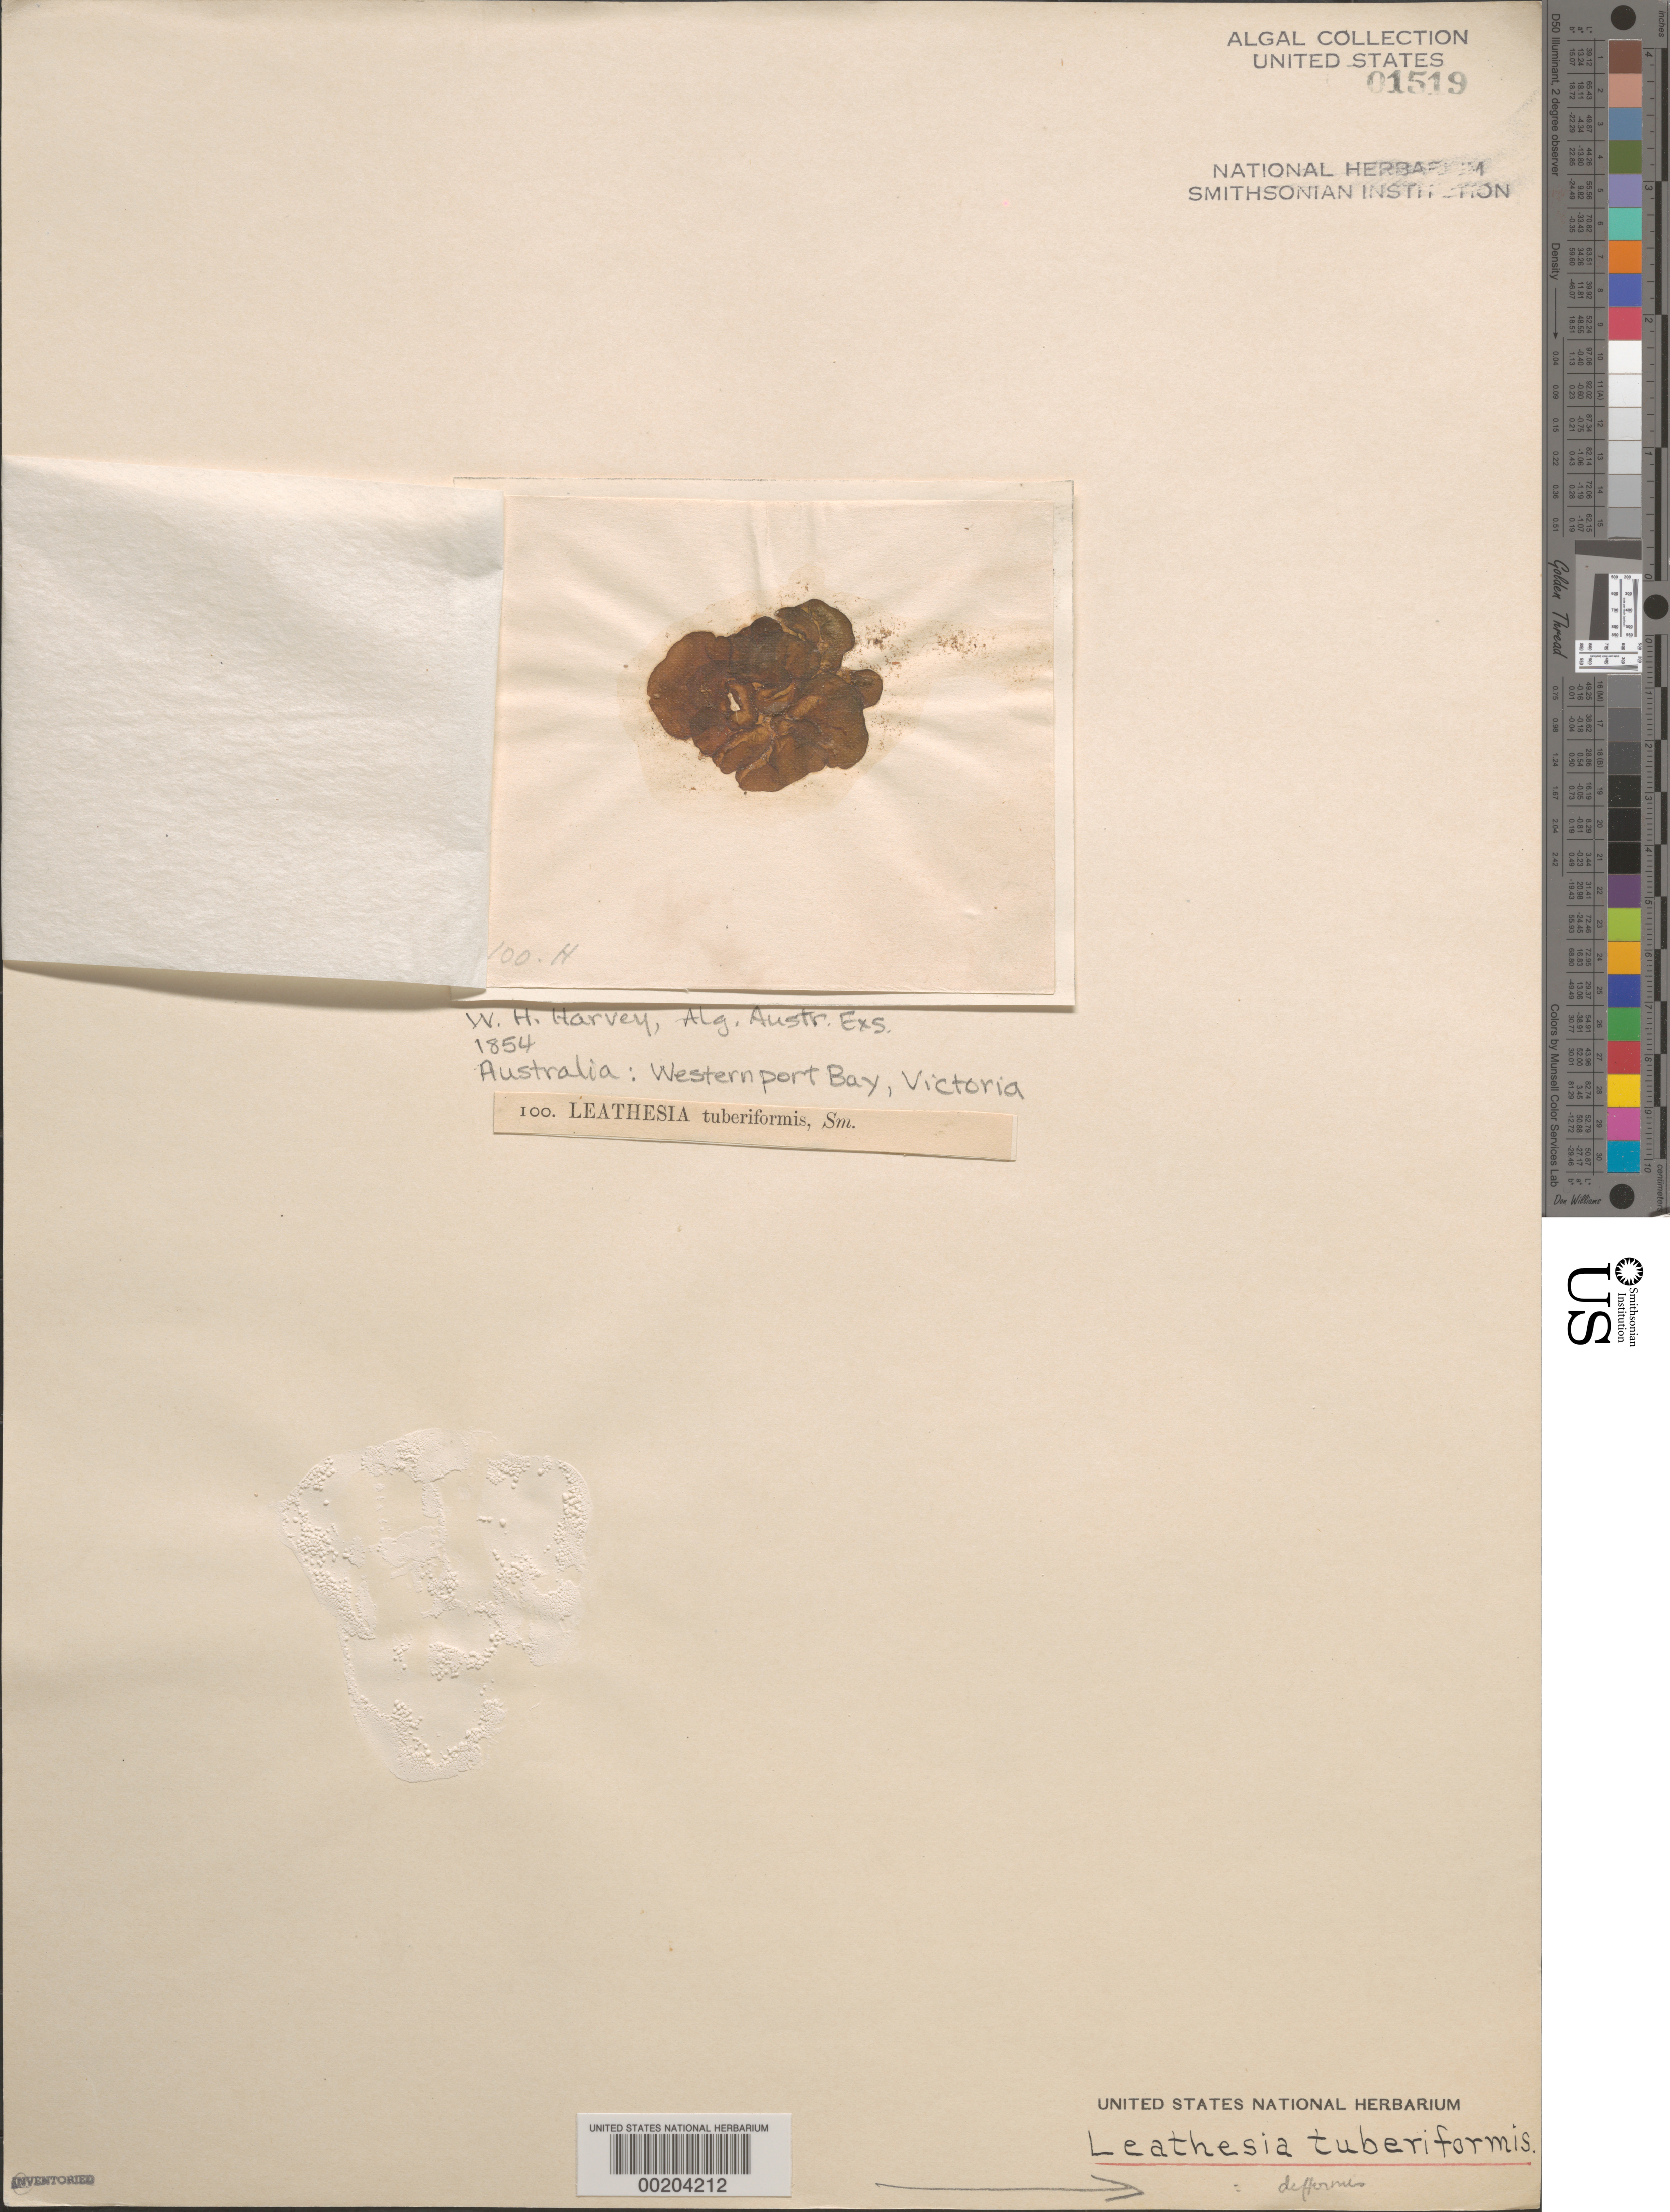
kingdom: Chromista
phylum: Ochrophyta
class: Phaeophyceae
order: Ectocarpales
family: Chordariaceae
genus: Leathesia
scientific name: Leathesia difformis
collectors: W. Harvey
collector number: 100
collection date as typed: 1854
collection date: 1854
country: Australia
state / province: Victoria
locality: Westernport Bay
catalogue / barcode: US 1519